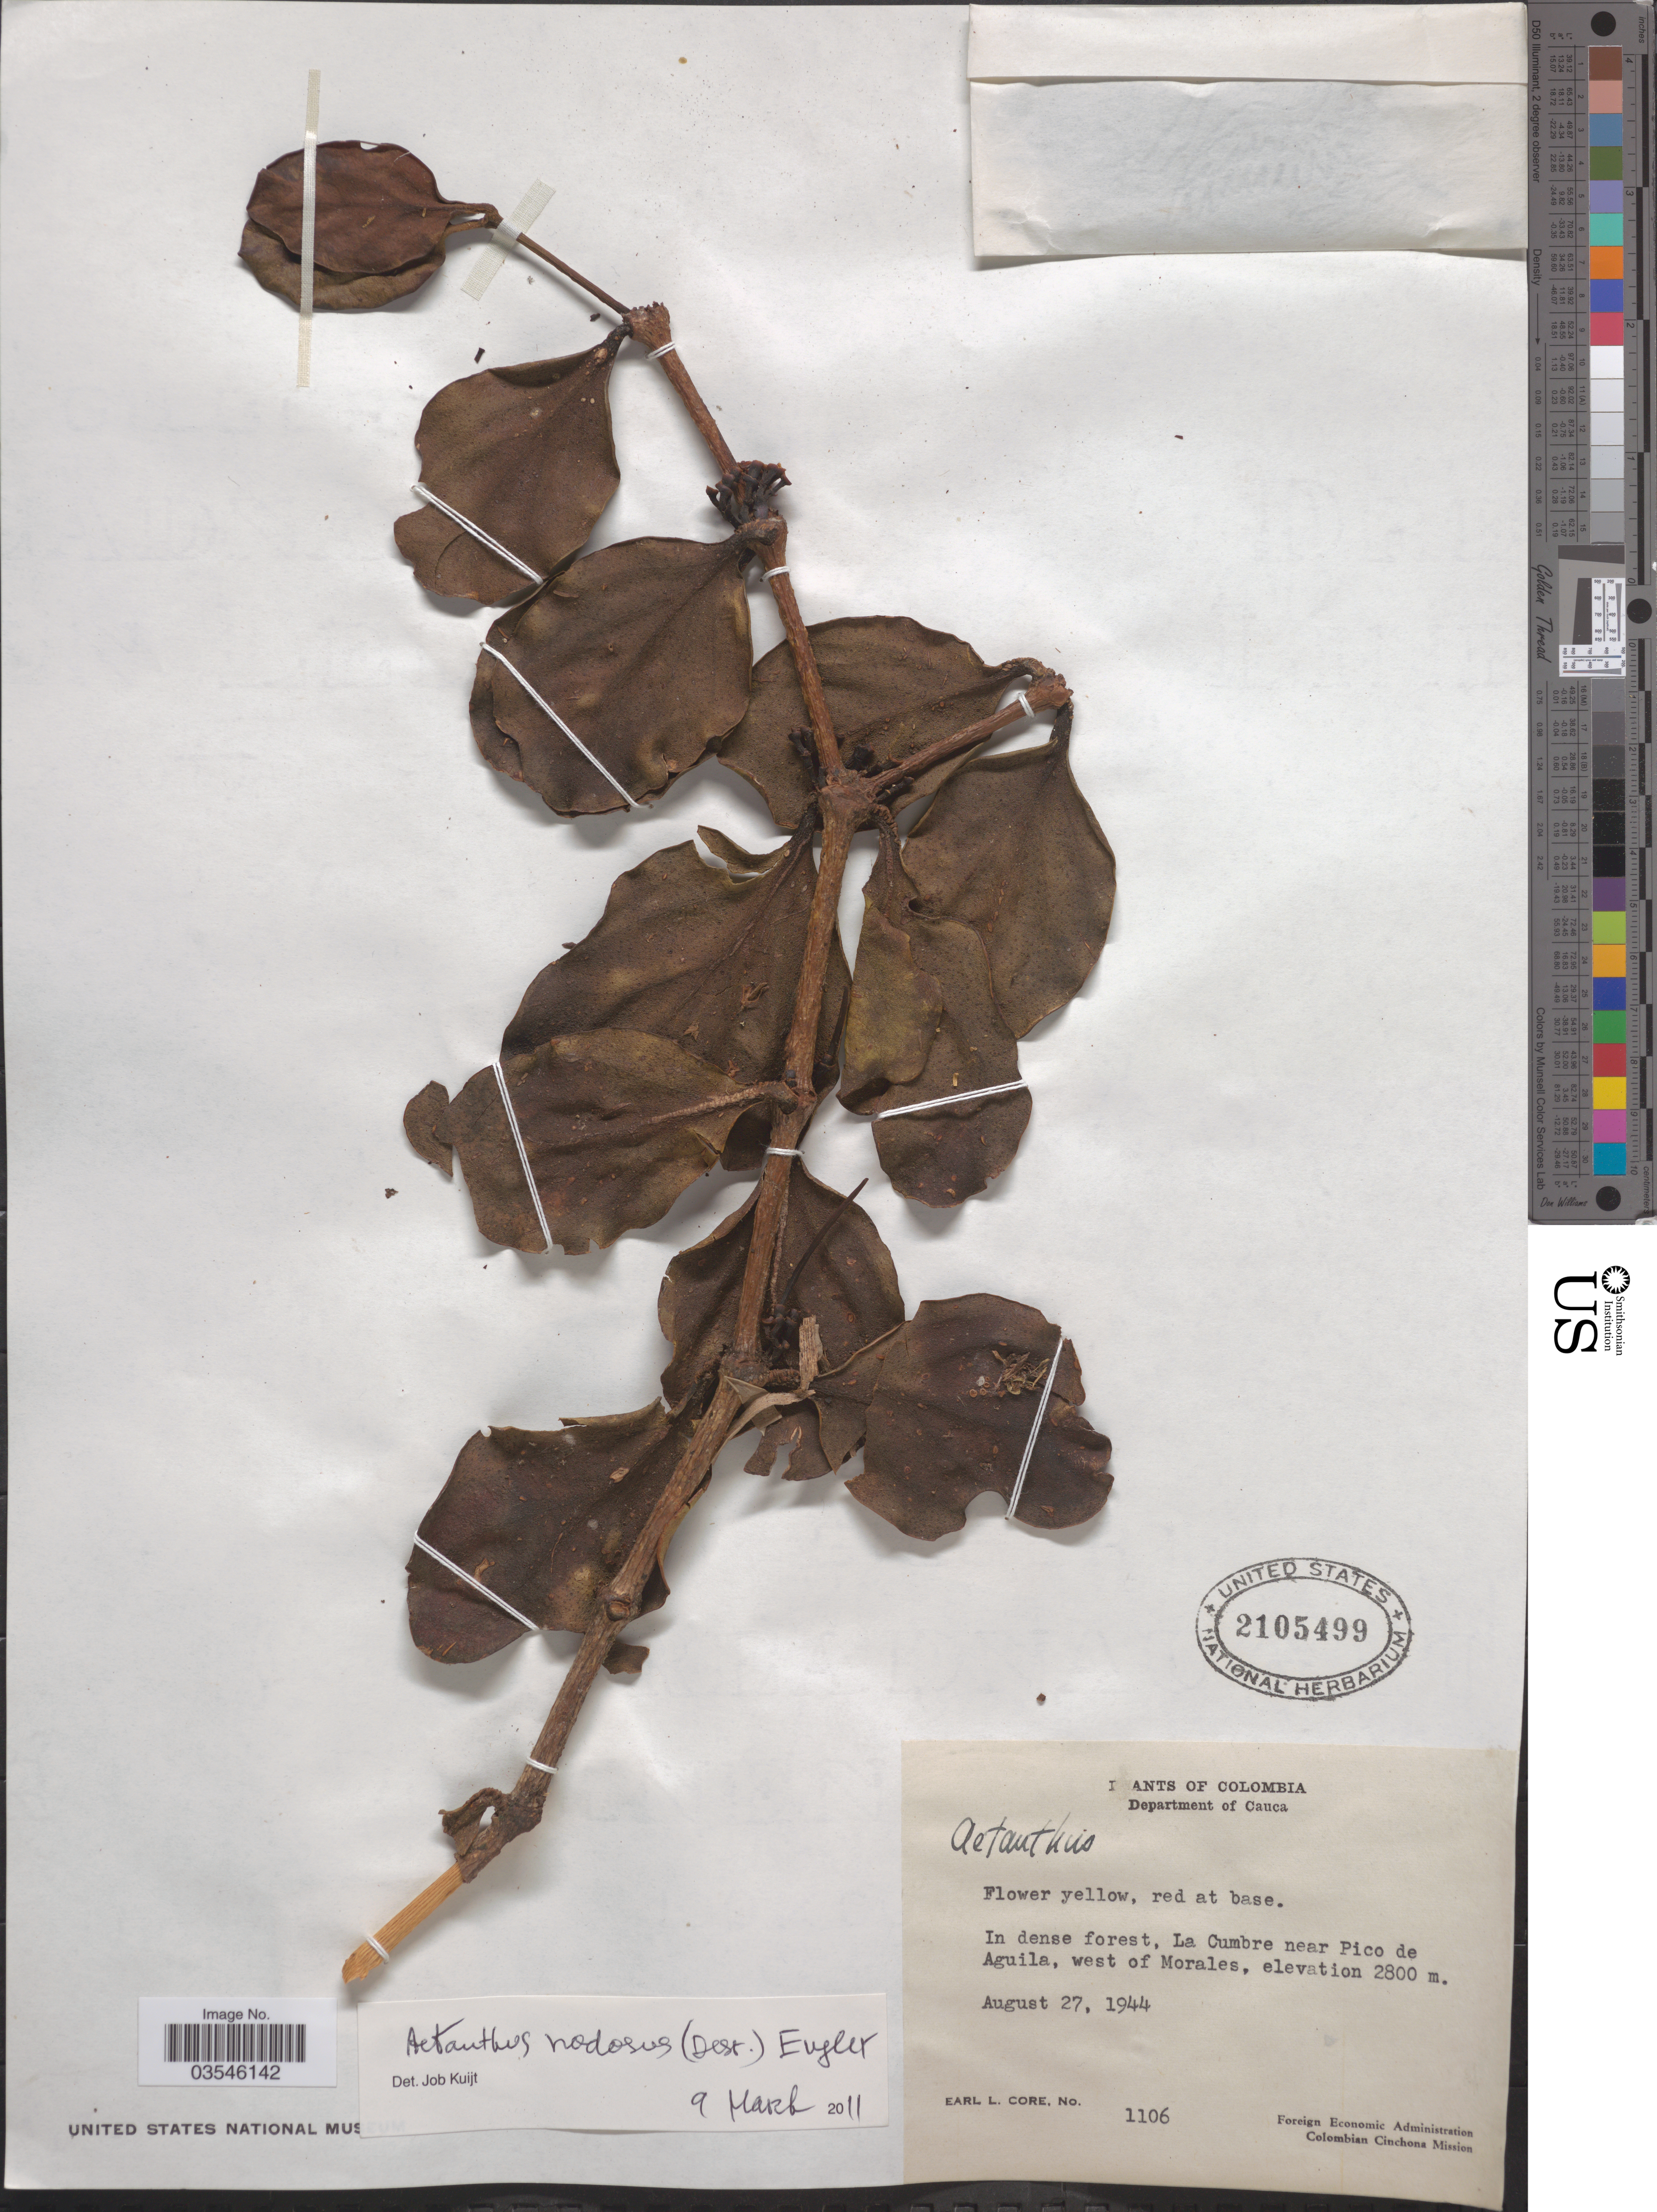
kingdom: Plantae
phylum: Tracheophyta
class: Magnoliopsida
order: Santalales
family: Loranthaceae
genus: Aetanthus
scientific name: Aetanthus nodosus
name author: (Desr.) Engl.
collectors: E. Core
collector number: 1106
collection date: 1944-08-27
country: Colombia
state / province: Cauca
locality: Department of Cauca. La Cumbre near Pico de Aguila, west of Morales.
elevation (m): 2800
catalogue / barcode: US 2105499